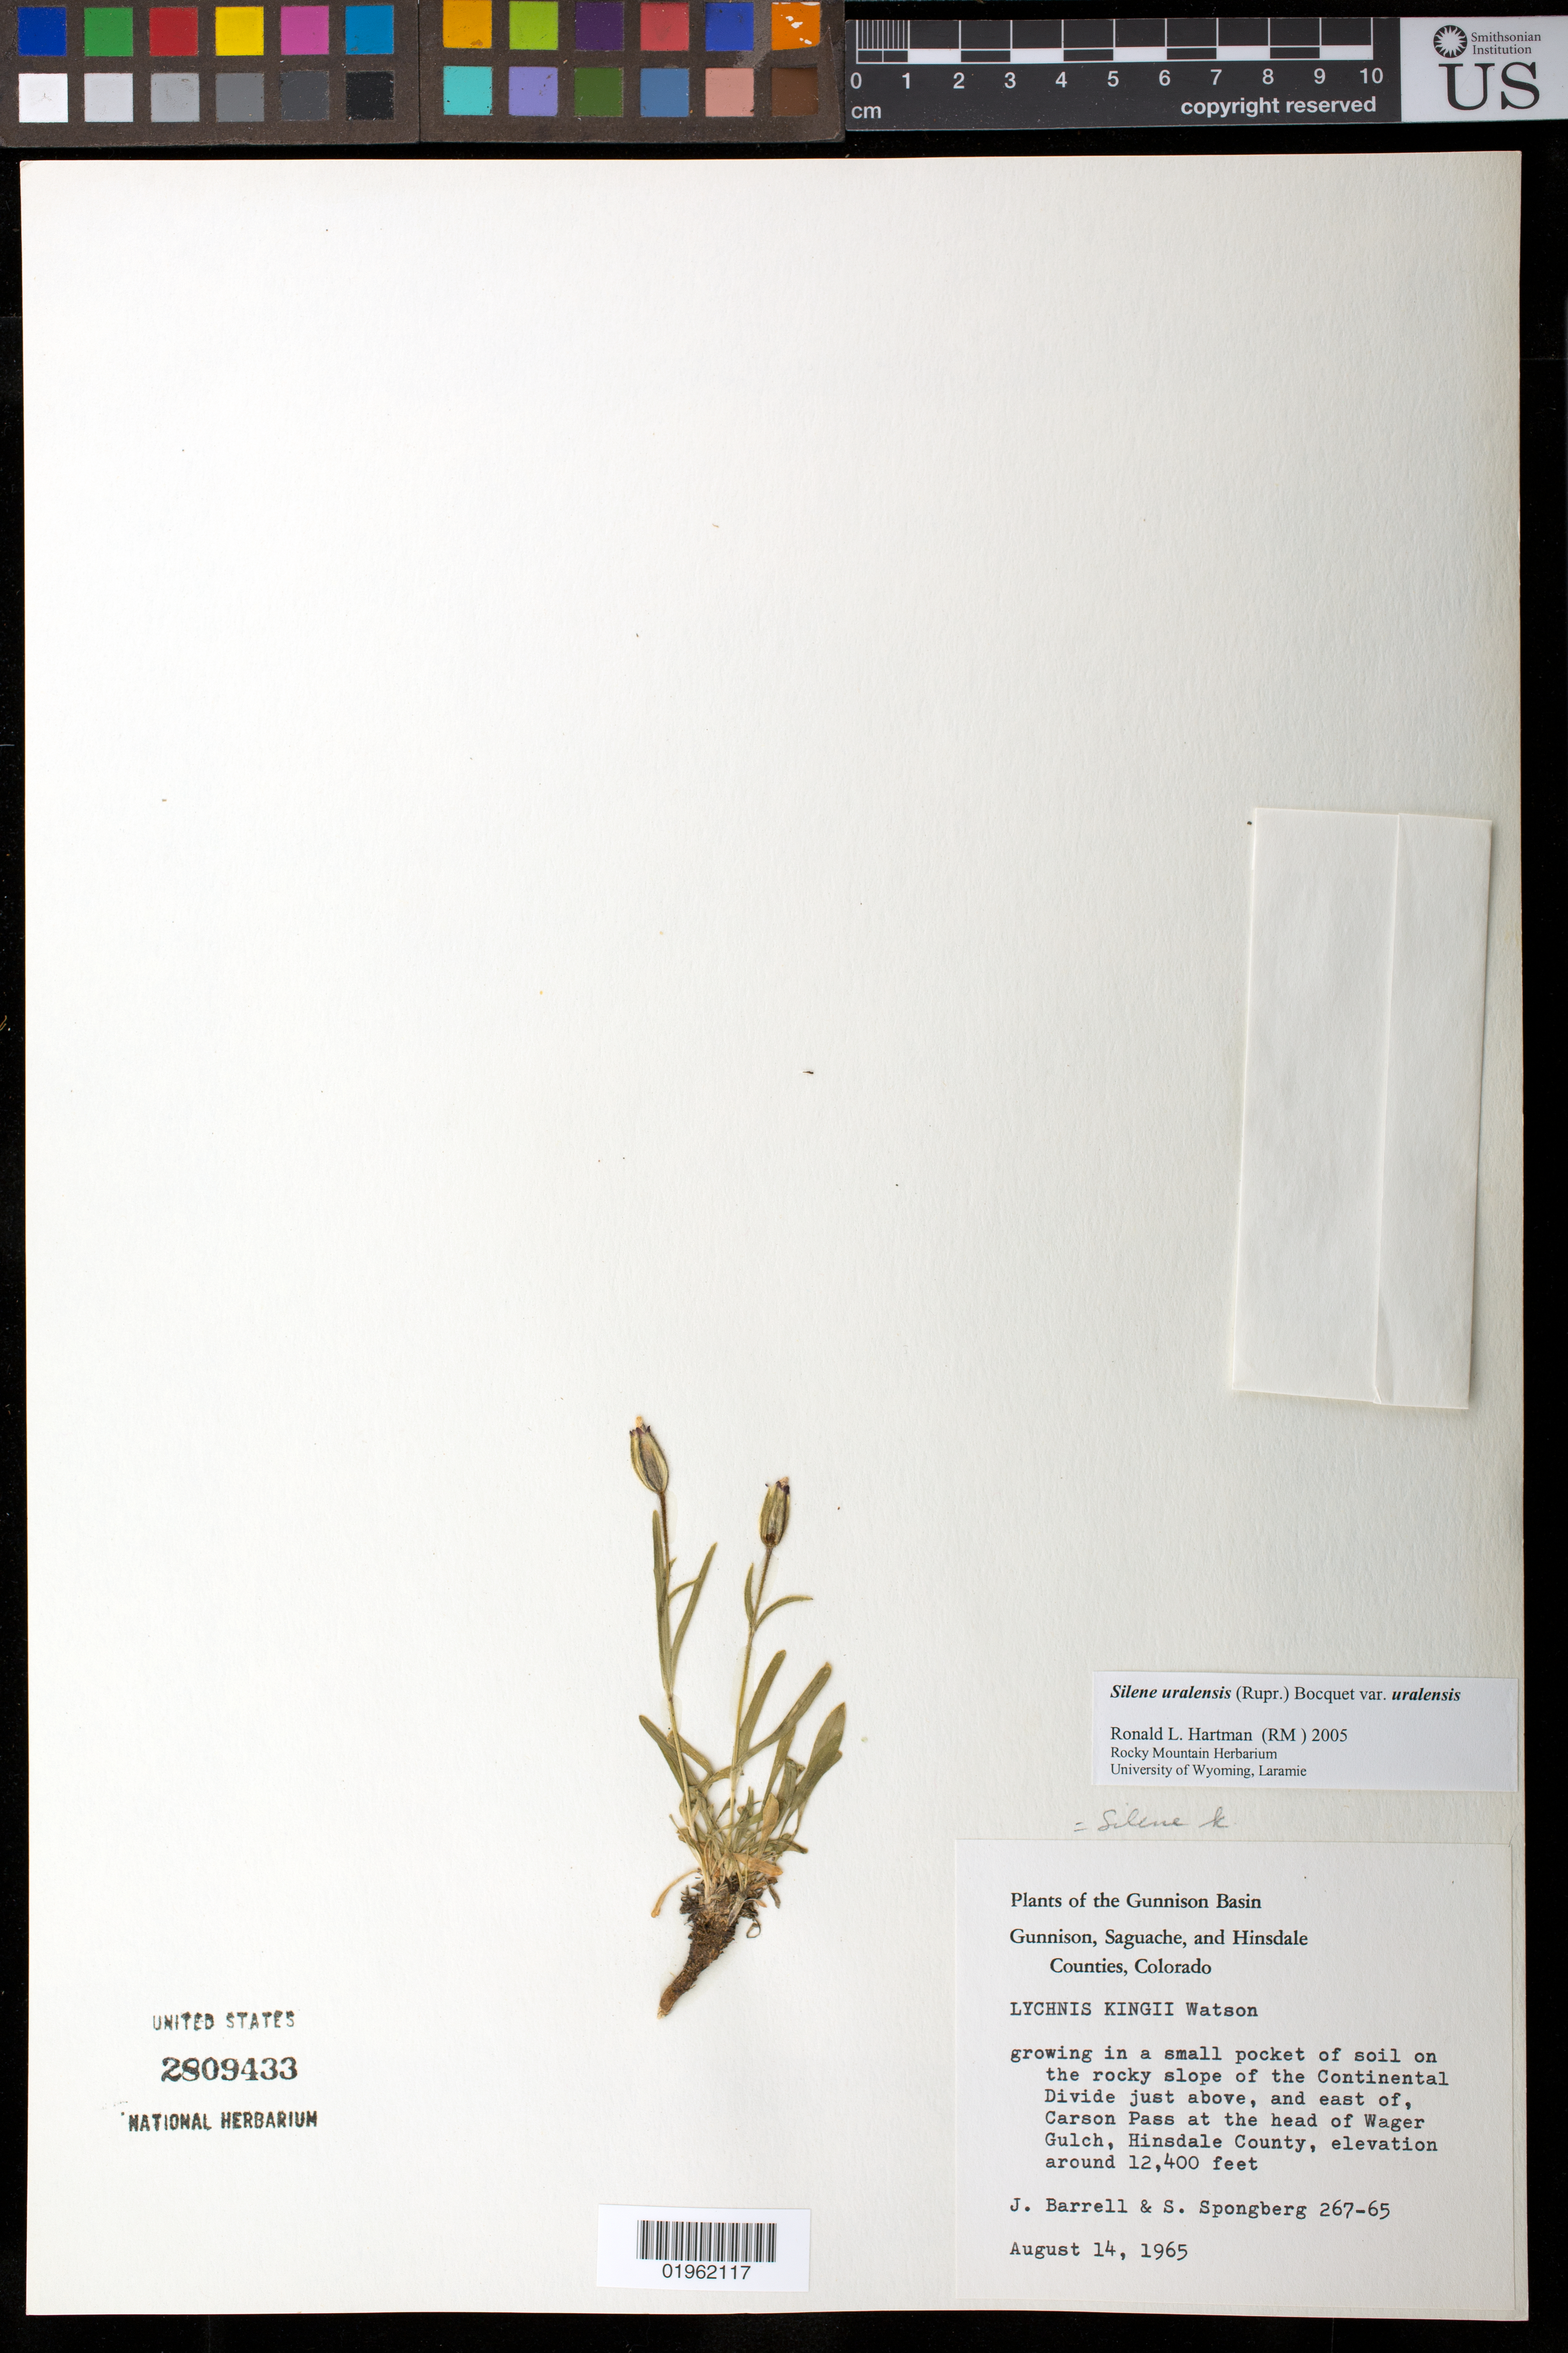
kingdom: Plantae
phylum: Tracheophyta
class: Magnoliopsida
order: Caryophyllales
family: Caryophyllaceae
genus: Silene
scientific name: Silene kingii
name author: (S. Watson) Bocquet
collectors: J. Barrell & S. A.Spongberg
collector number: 267-65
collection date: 1965-08-14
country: United States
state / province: Colorado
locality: Gunnison Basin, Gunnison, Saguache, and Hinsdale Counties, Continental Divide just above, and east of, Carson Pass at the head of Wager Gulch, Hinsdale County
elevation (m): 3780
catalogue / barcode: US 2809433